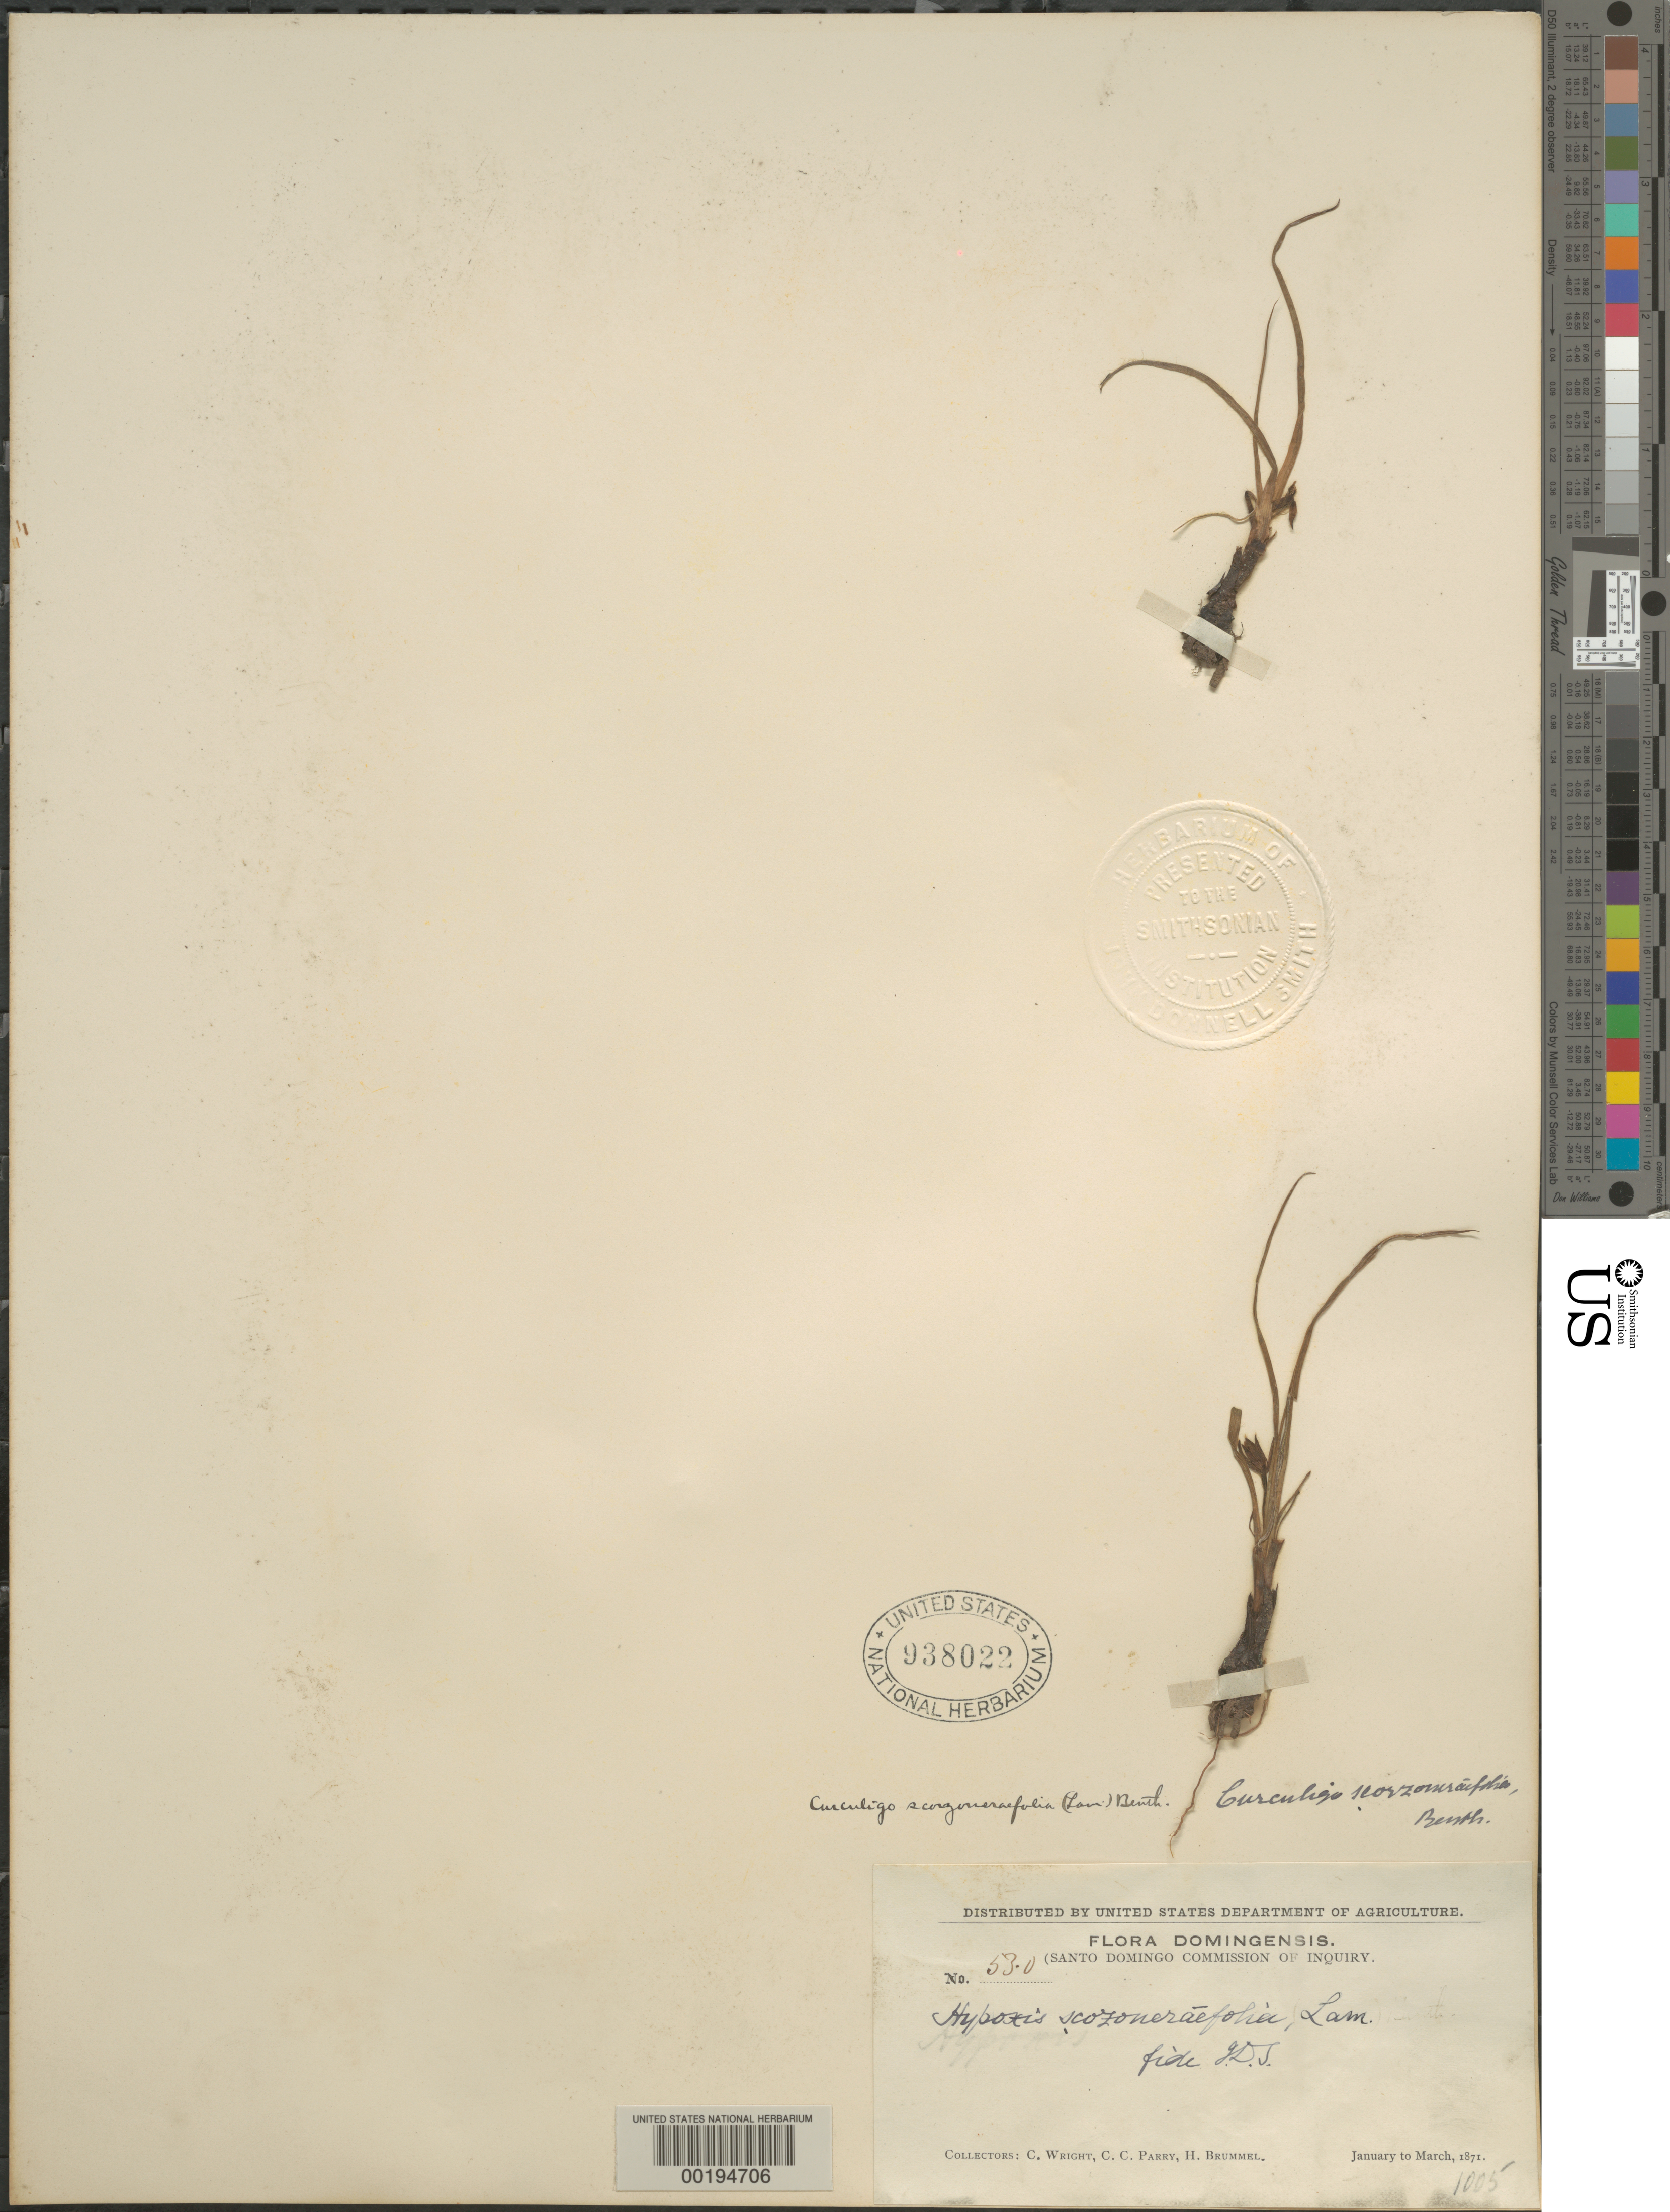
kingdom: Plantae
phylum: Tracheophyta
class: Liliopsida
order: Asparagales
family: Hypoxidaceae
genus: Curculigo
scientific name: Curculigo scorzonerifolia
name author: (Lam.) Baker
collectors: C. Wright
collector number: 53017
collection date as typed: Jan 1871 to -- Mar 1871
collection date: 1871-01/1871-03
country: Dominican Republic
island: Hispaniola Island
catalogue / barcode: US 938022